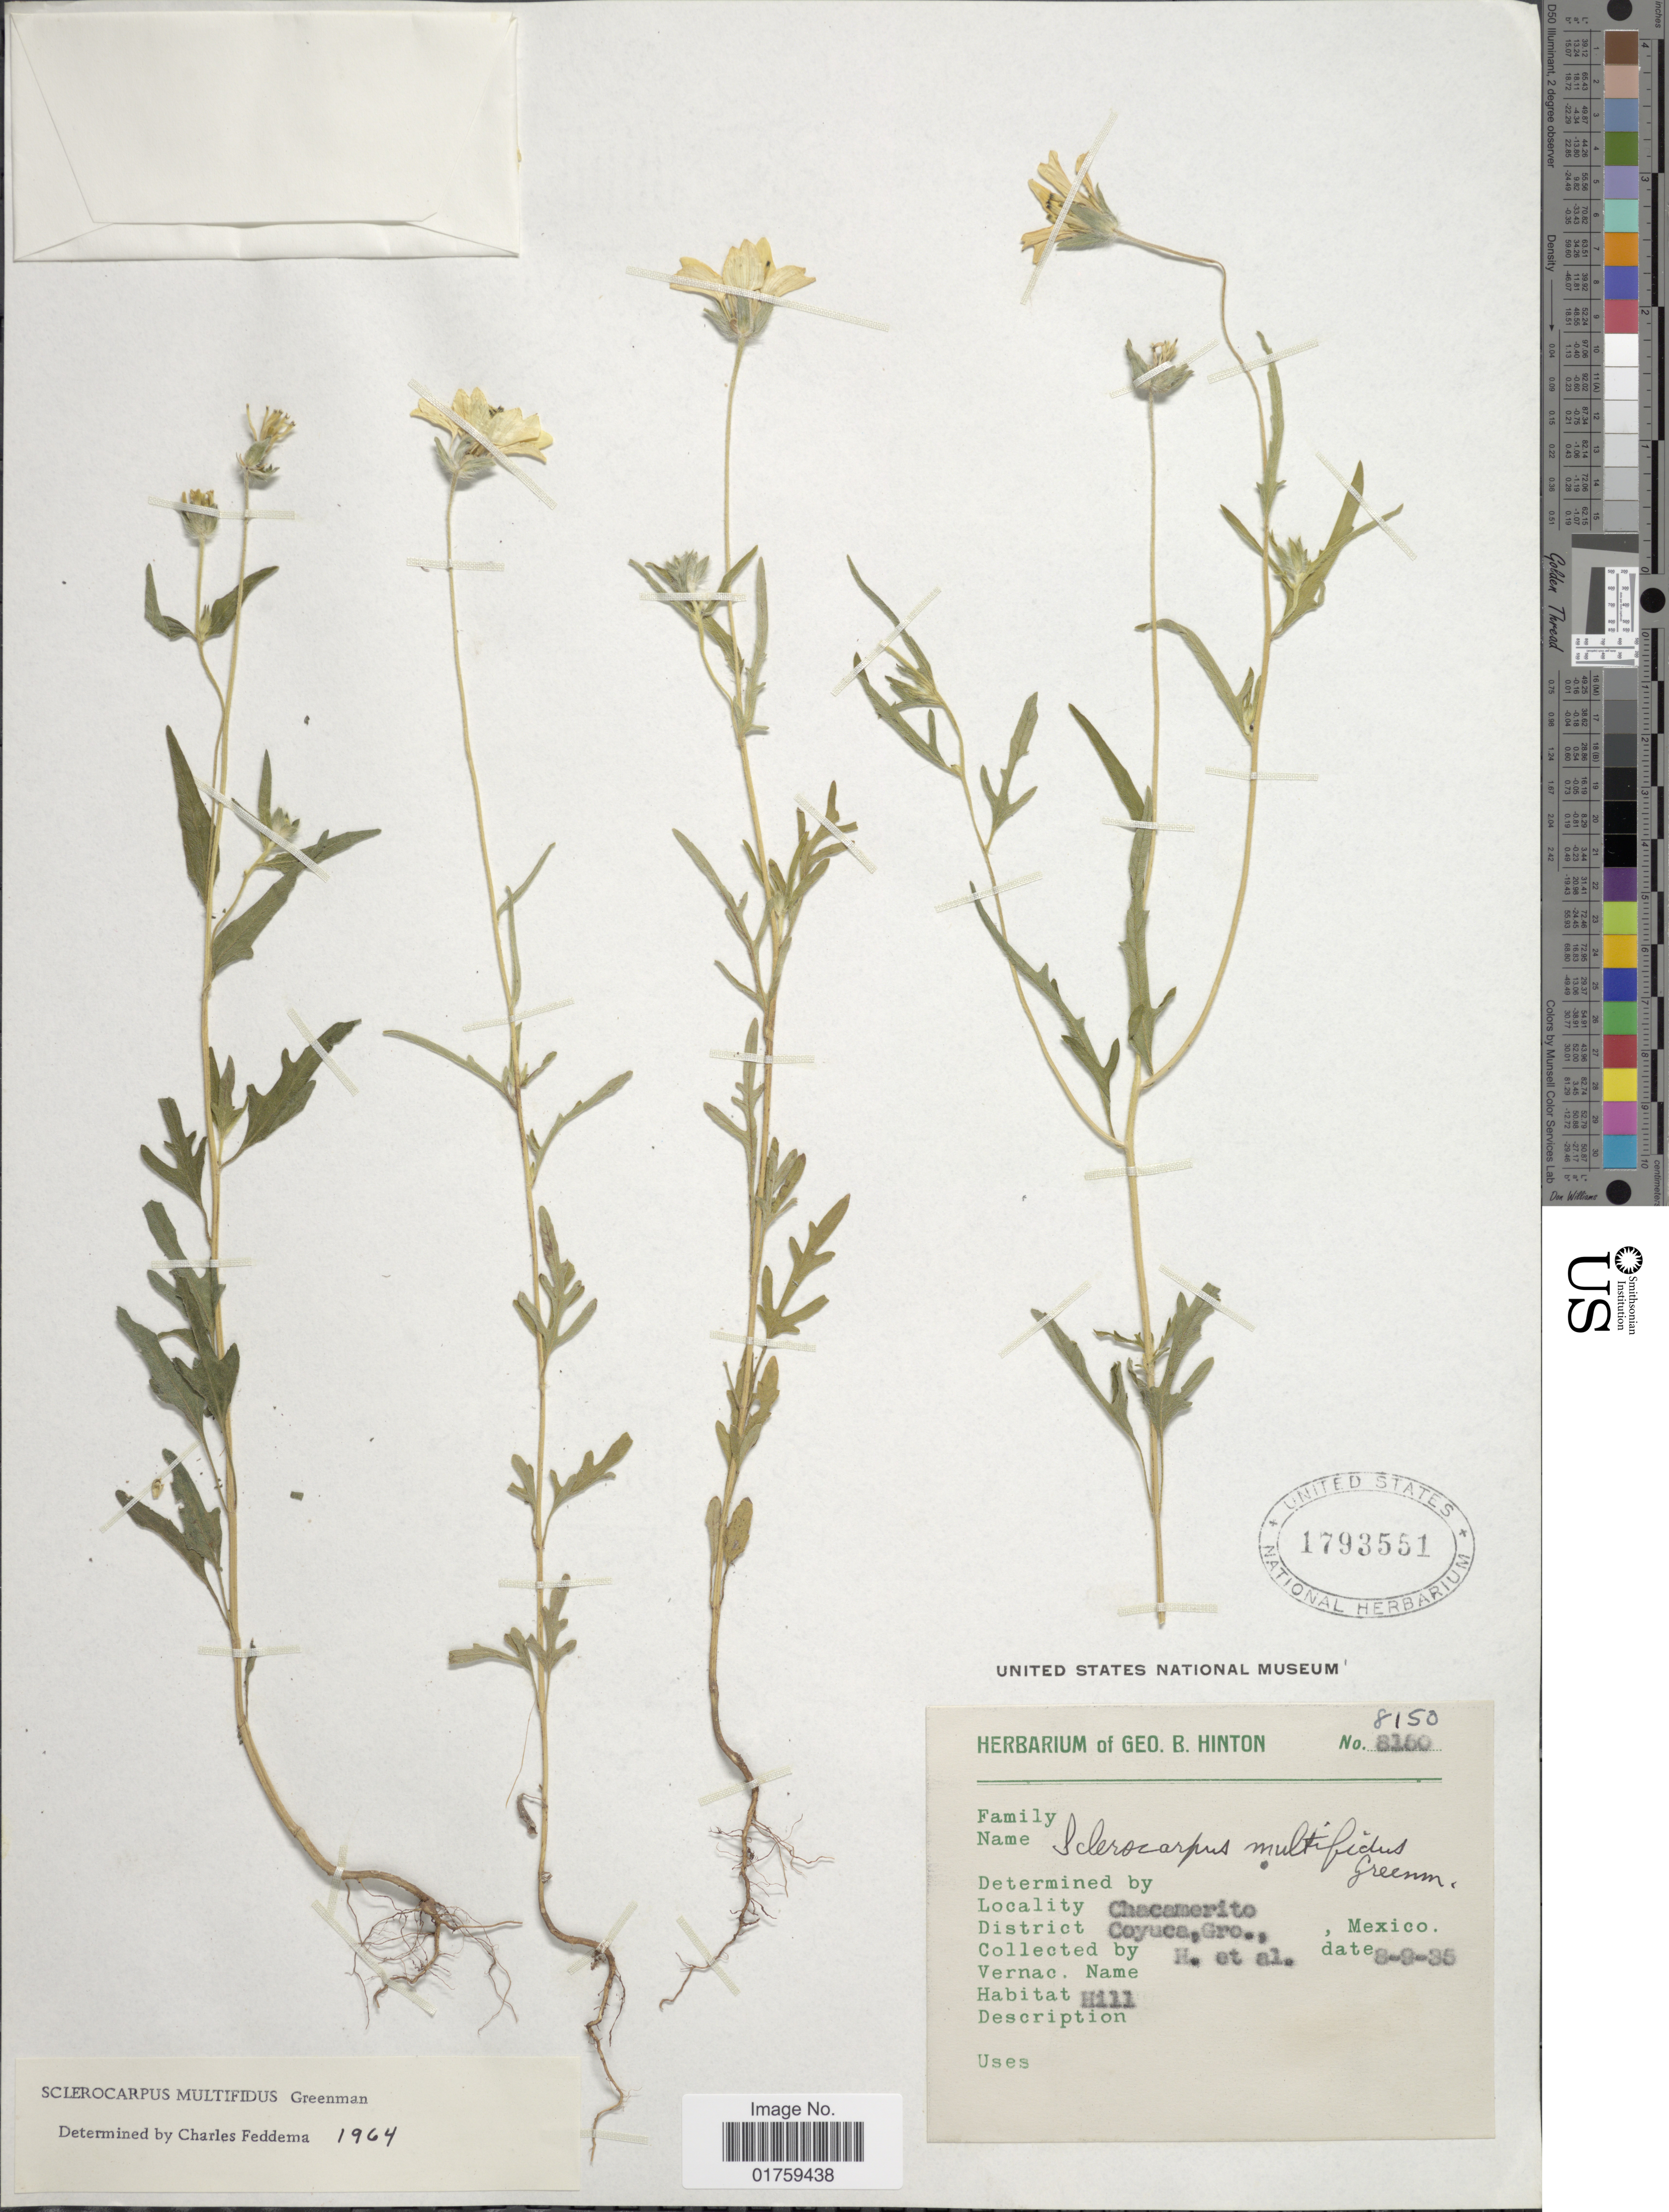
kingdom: Plantae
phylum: Tracheophyta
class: Magnoliopsida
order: Asterales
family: Asteraceae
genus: Sclerocarpus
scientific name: Sclerocarpus multifidus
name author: Greenm.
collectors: G. B. Hinton & et al.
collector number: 8150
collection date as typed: Transcribed d/m/y: 9/8/35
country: Mexico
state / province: Guerrero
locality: Chacamerito. District Coyuca, Gro., Mexico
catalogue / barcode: US 1793551